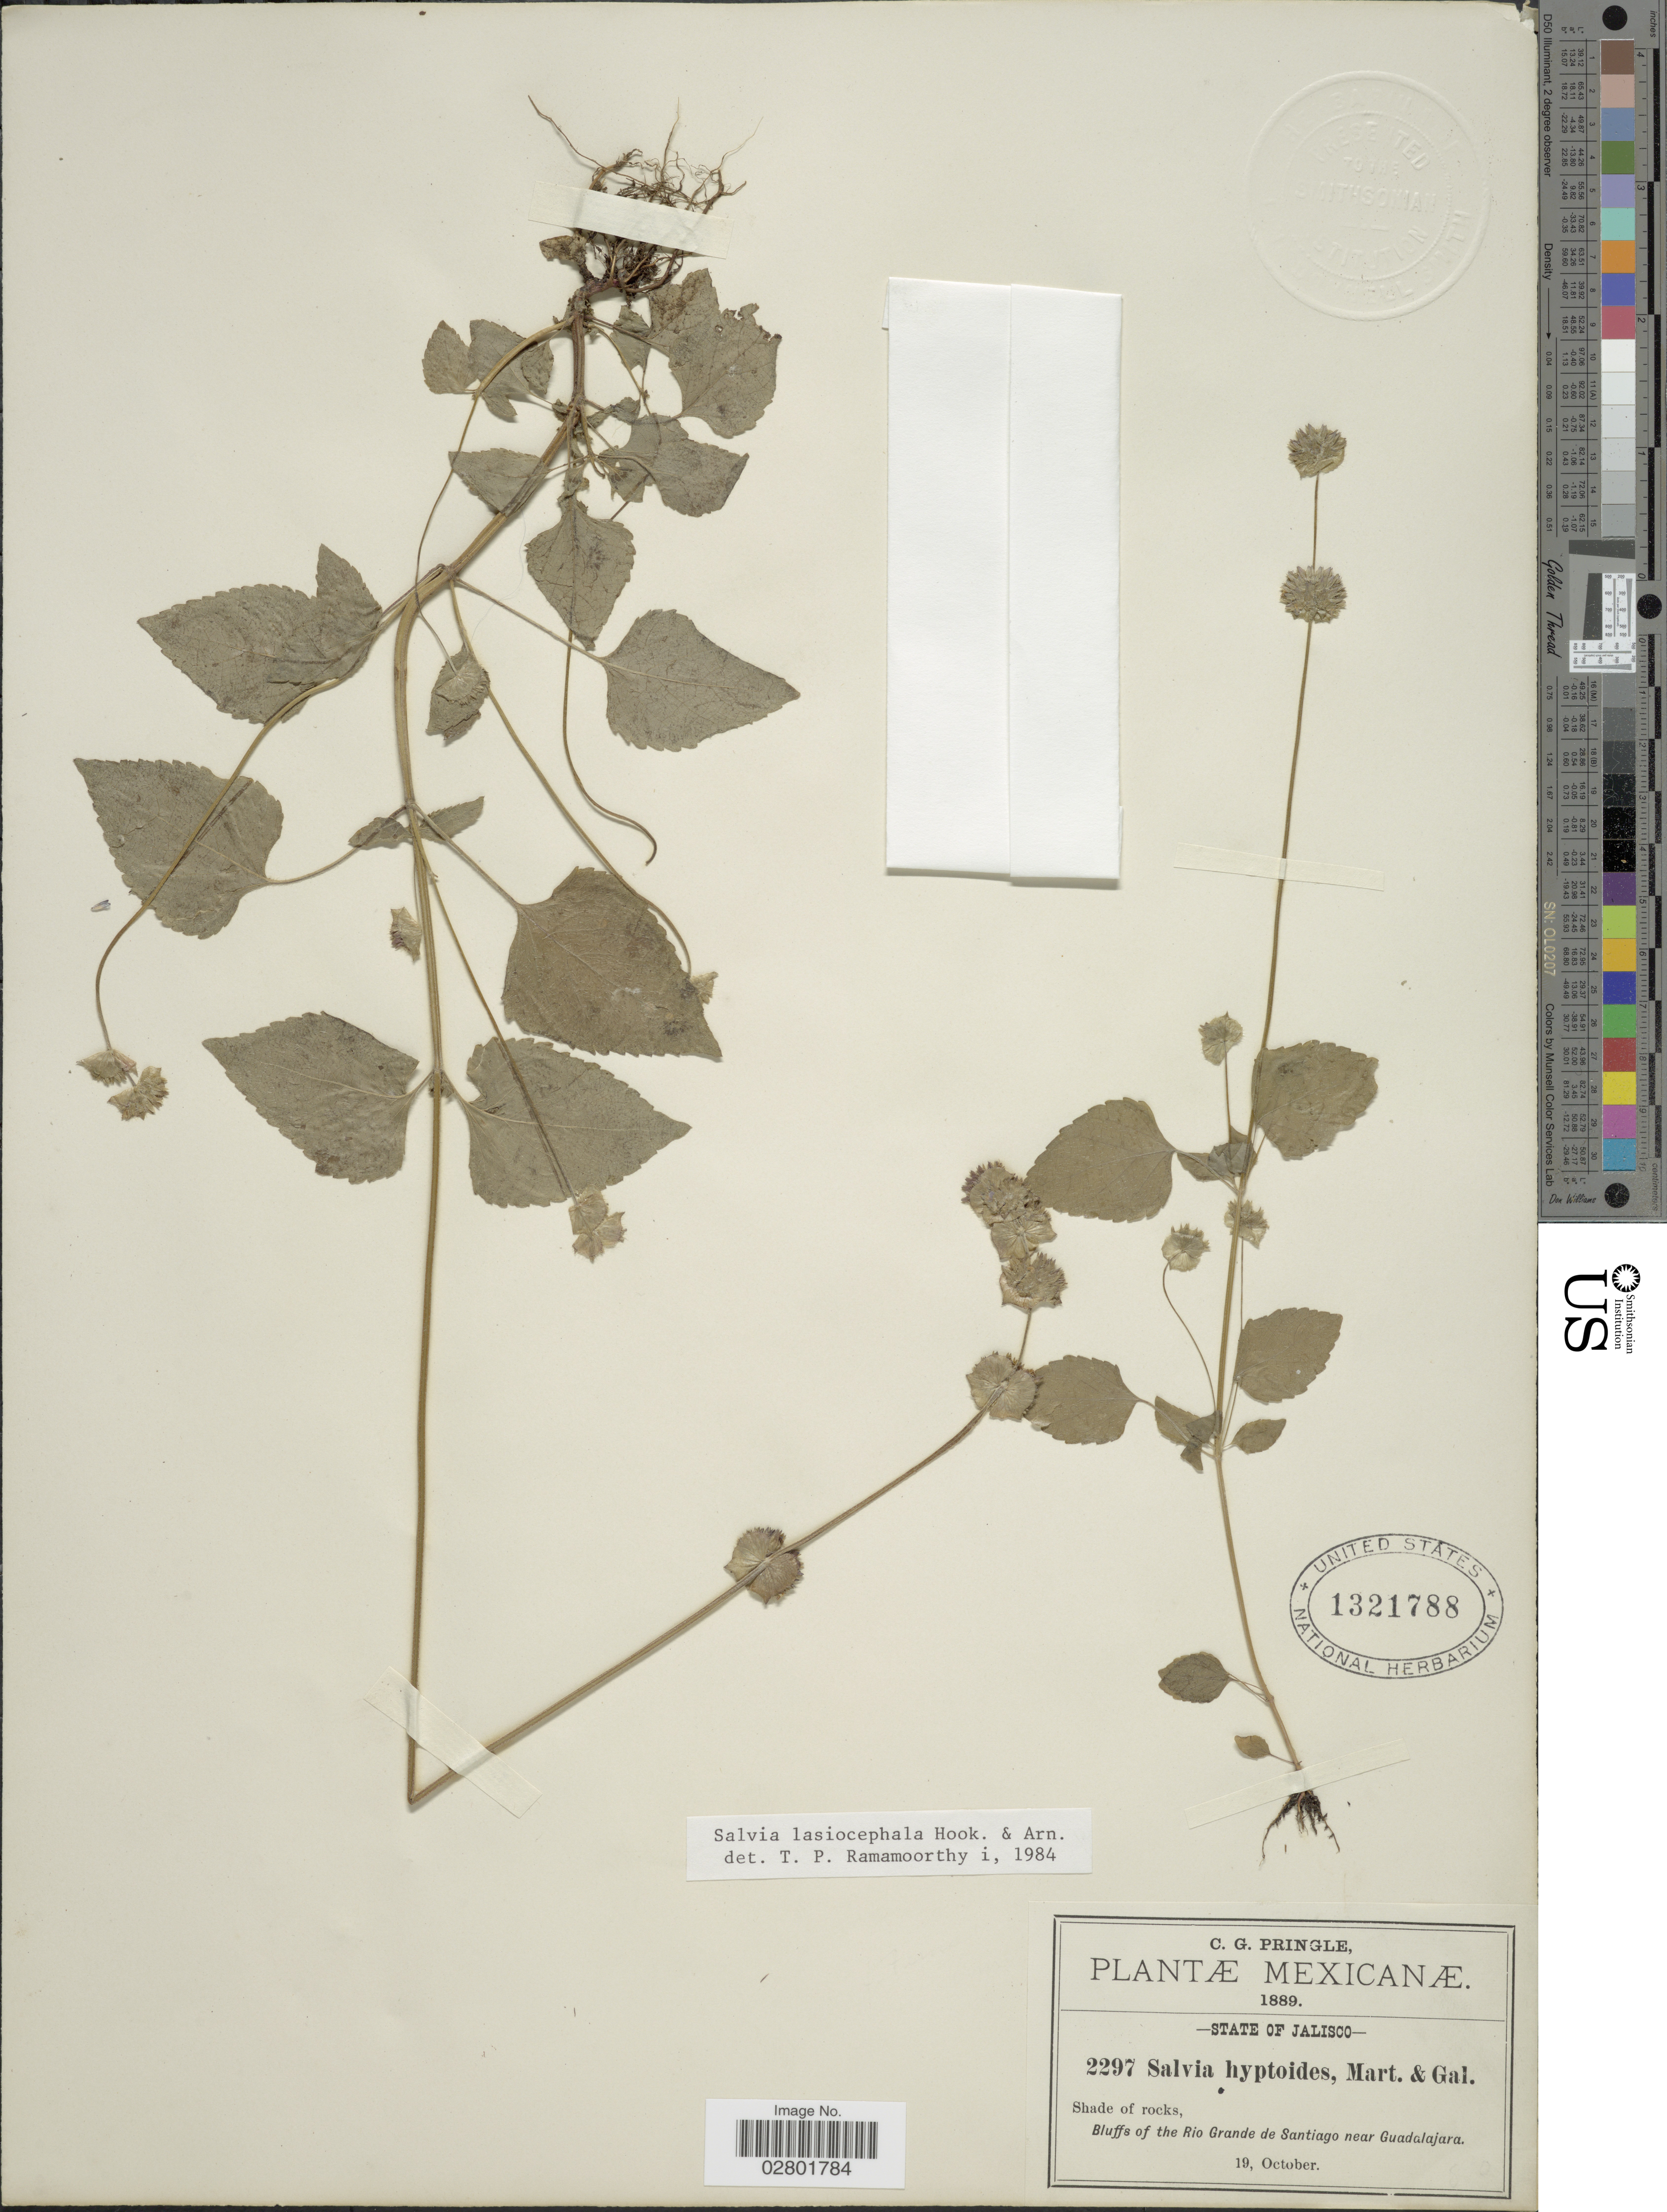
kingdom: Plantae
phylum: Tracheophyta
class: Magnoliopsida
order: Lamiales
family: Lamiaceae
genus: Salvia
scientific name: Salvia lasiocephala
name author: Hook. & Arn.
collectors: C. G. Pringle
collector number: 2297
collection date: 1889-10-19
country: Mexico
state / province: Jalisco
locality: Bluffs of the Rio Grande de Santiago near Guadalajara.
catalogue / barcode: US 1321788